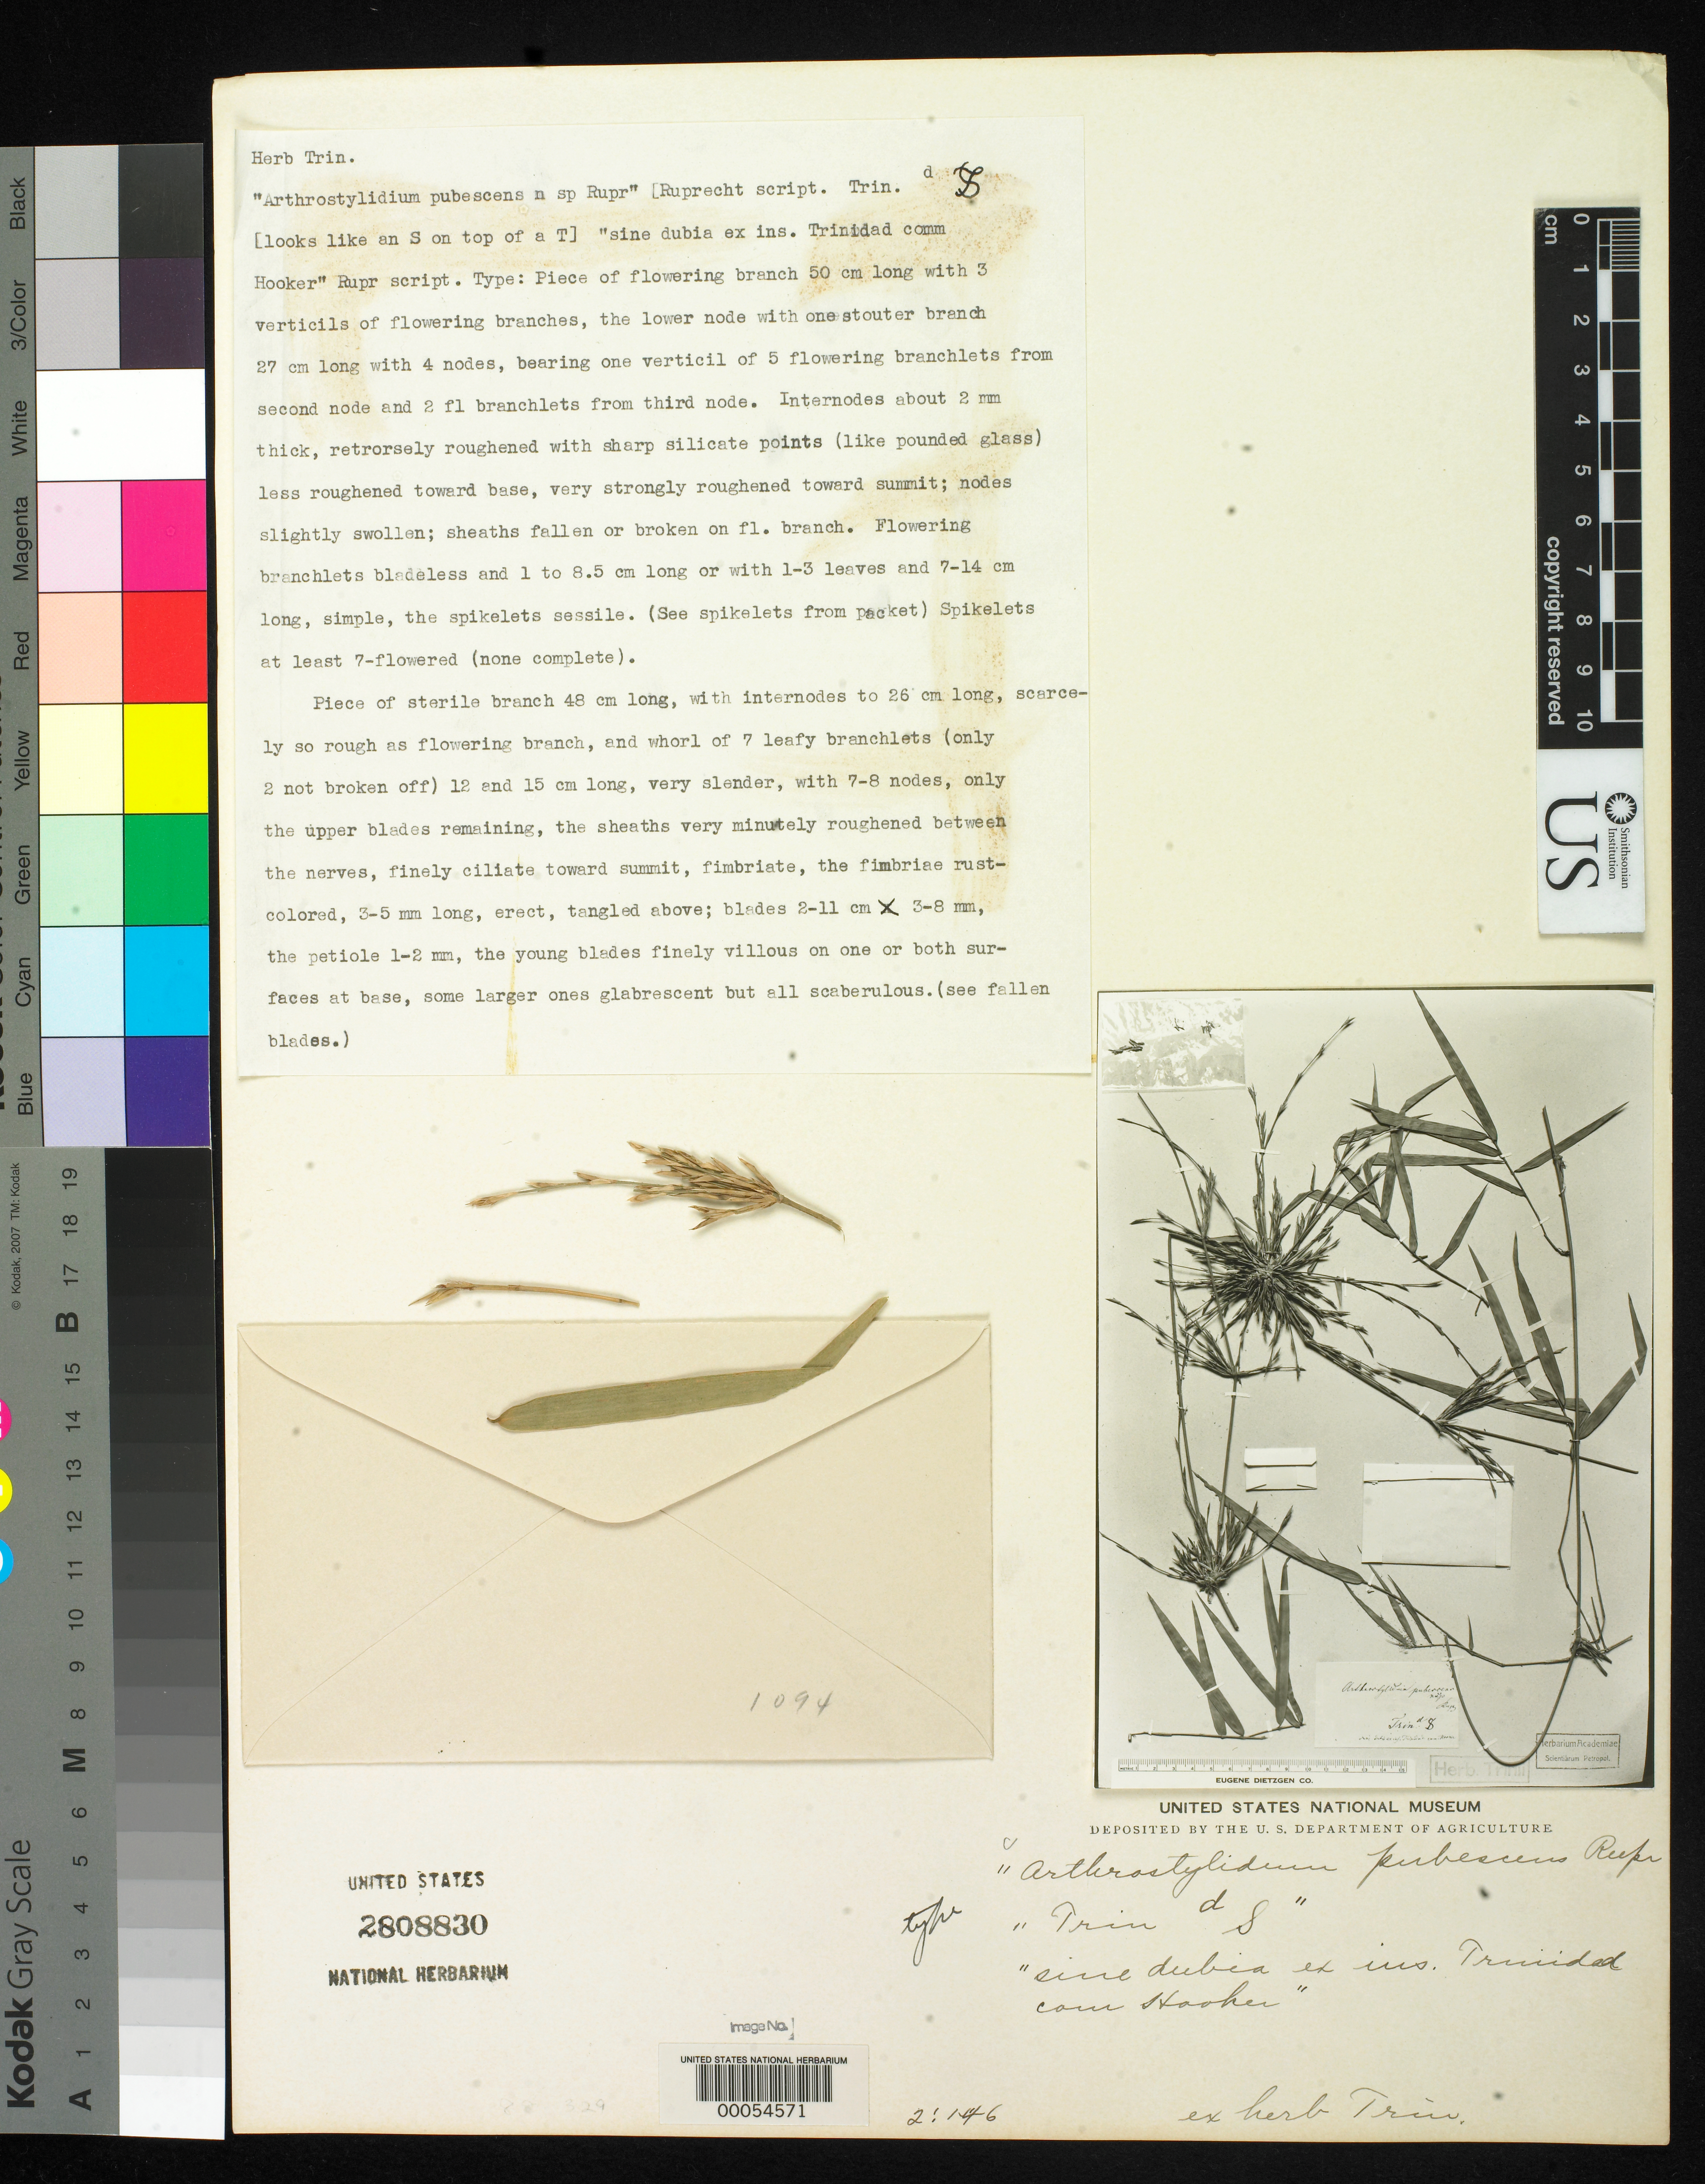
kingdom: Plantae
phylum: Tracheophyta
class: Liliopsida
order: Poales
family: Poaceae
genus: Arthrostylidium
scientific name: Arthrostylidium pubescens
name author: Rupr.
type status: Type Collection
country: Trinidad and Tobago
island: Trinidad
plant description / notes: Photograph and fragmentary material of type specimen ex herb. Trin.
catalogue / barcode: US 2808830